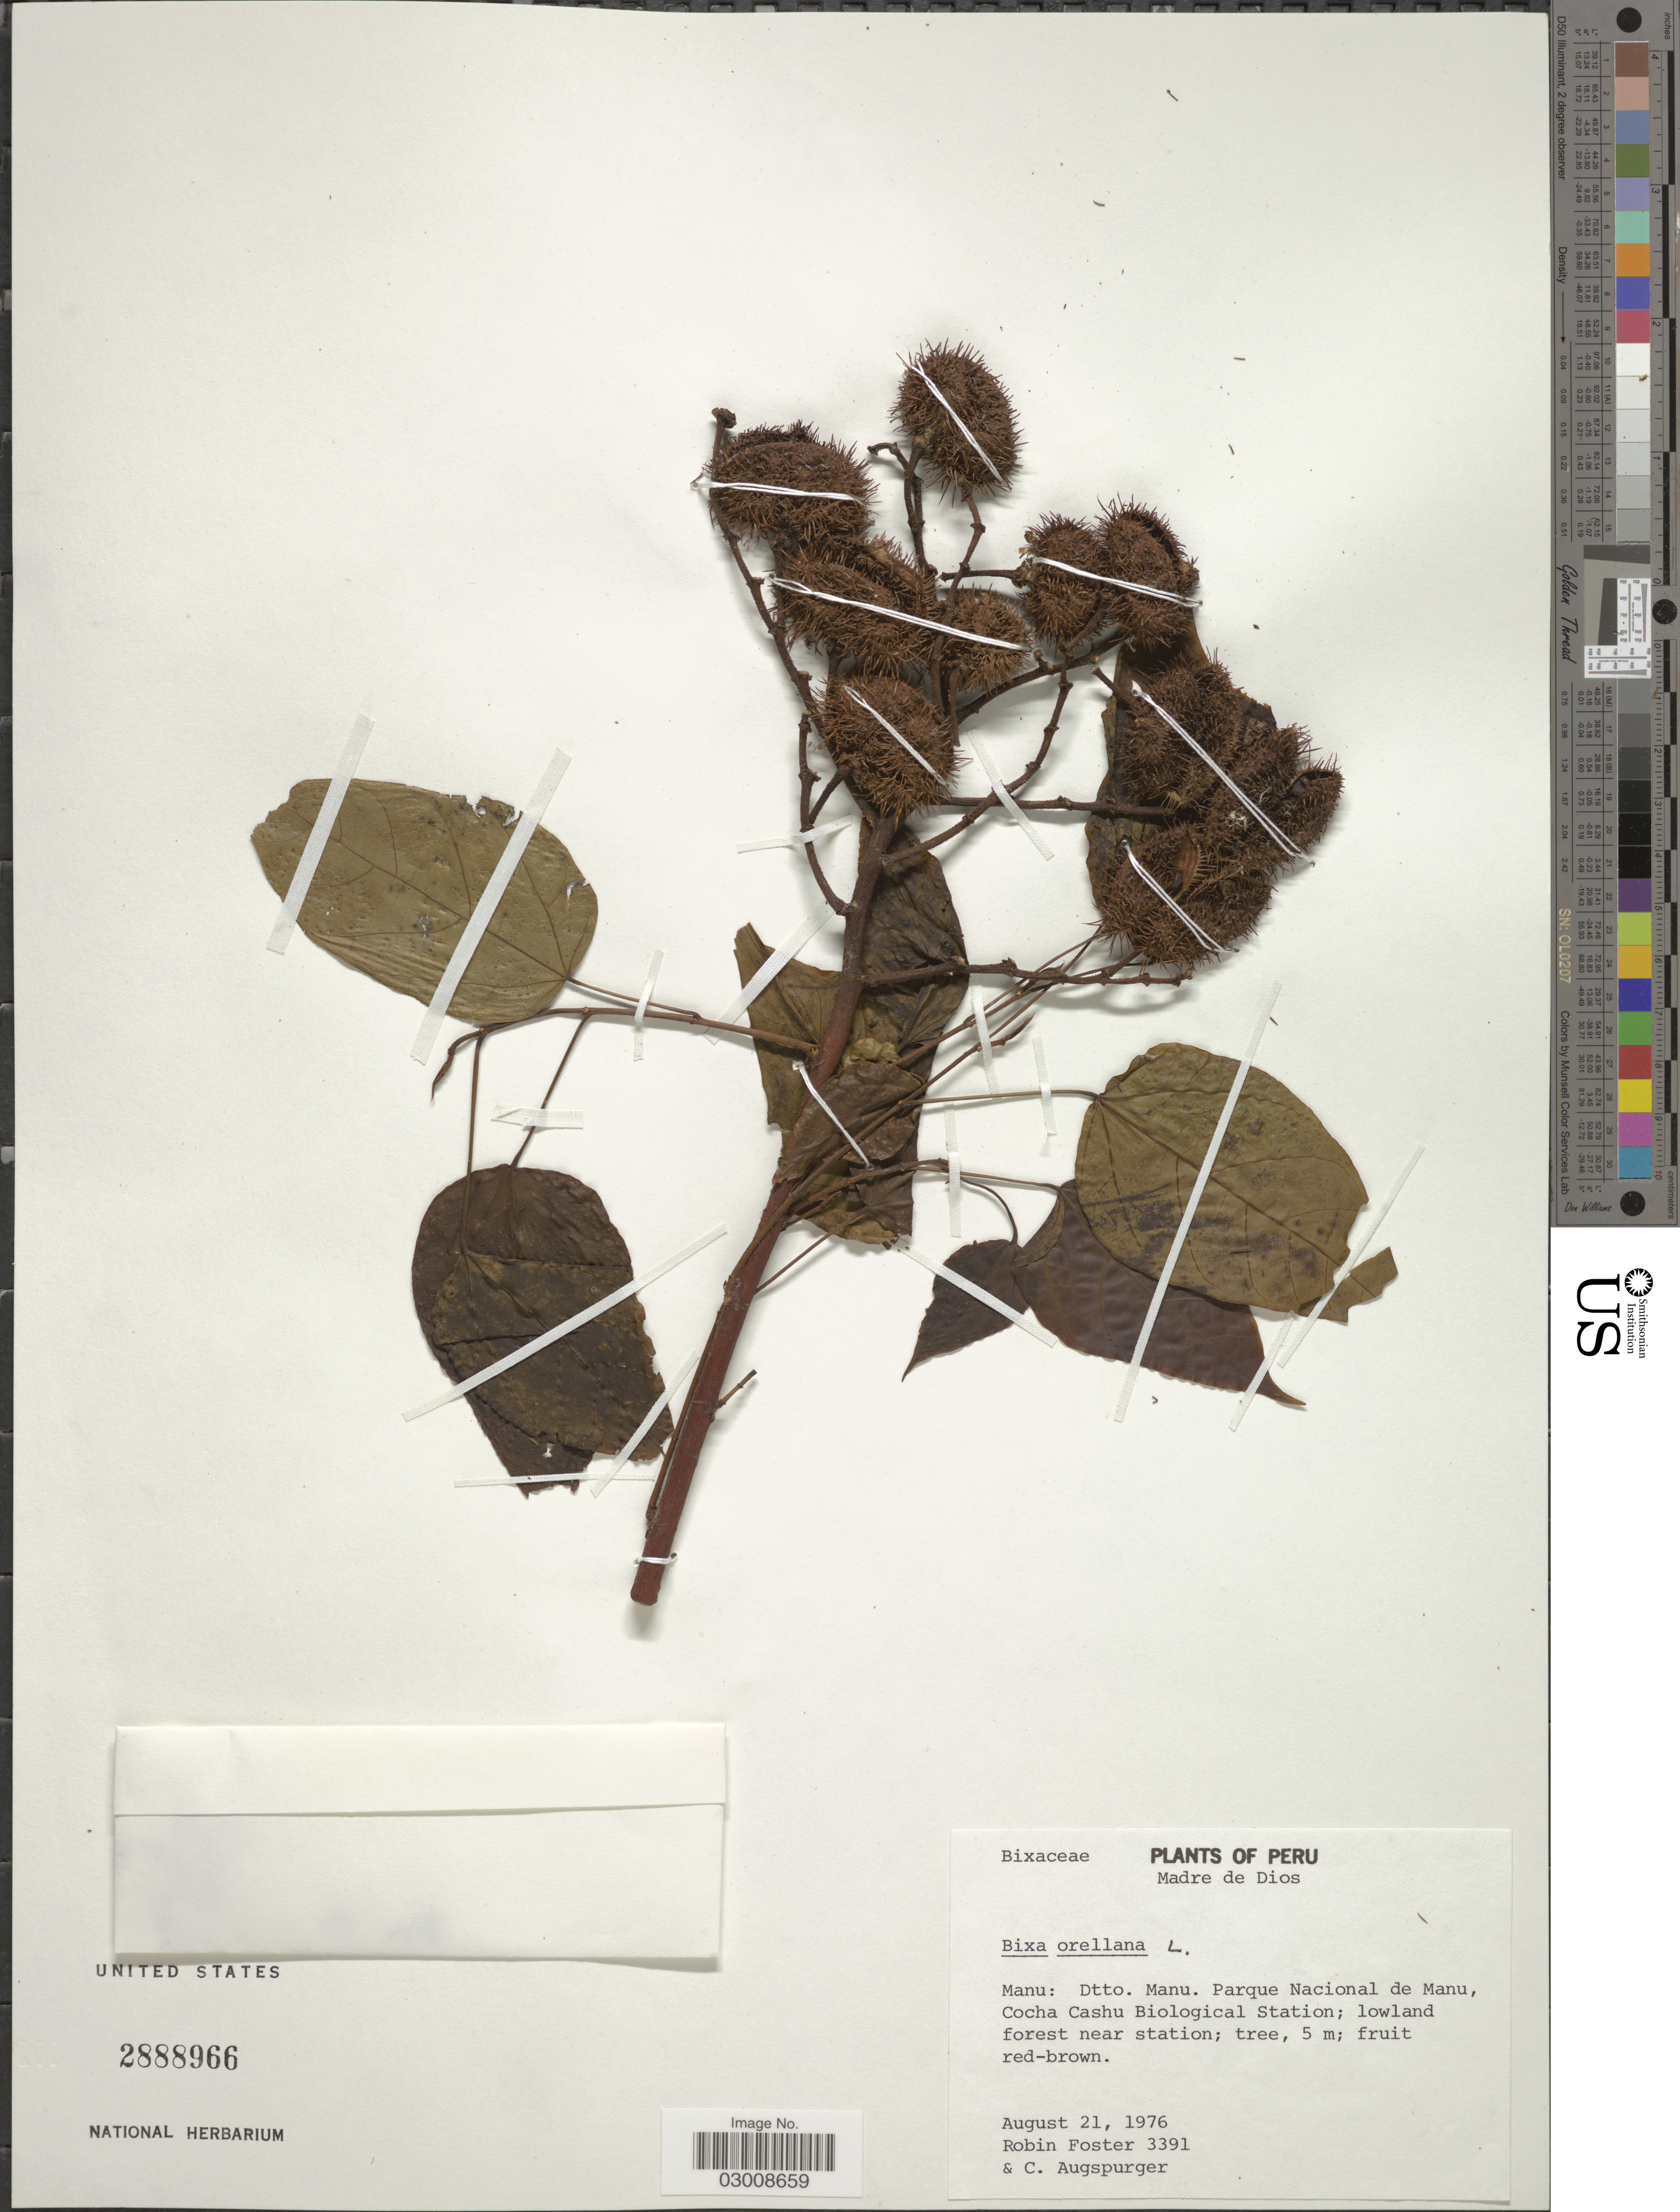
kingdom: Plantae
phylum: Tracheophyta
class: Magnoliopsida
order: Malvales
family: Bixaceae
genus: Bixa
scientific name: Bixa orellana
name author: L.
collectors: R. B. Foster & C. Augspurger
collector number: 3391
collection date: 1976-08-21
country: Peru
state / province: Madre de Dios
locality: Manu: Dtto. Manu, Parque Nacional de Manu, Cocha Cashu Biological Station; lowland forest near station.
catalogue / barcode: US 2888966